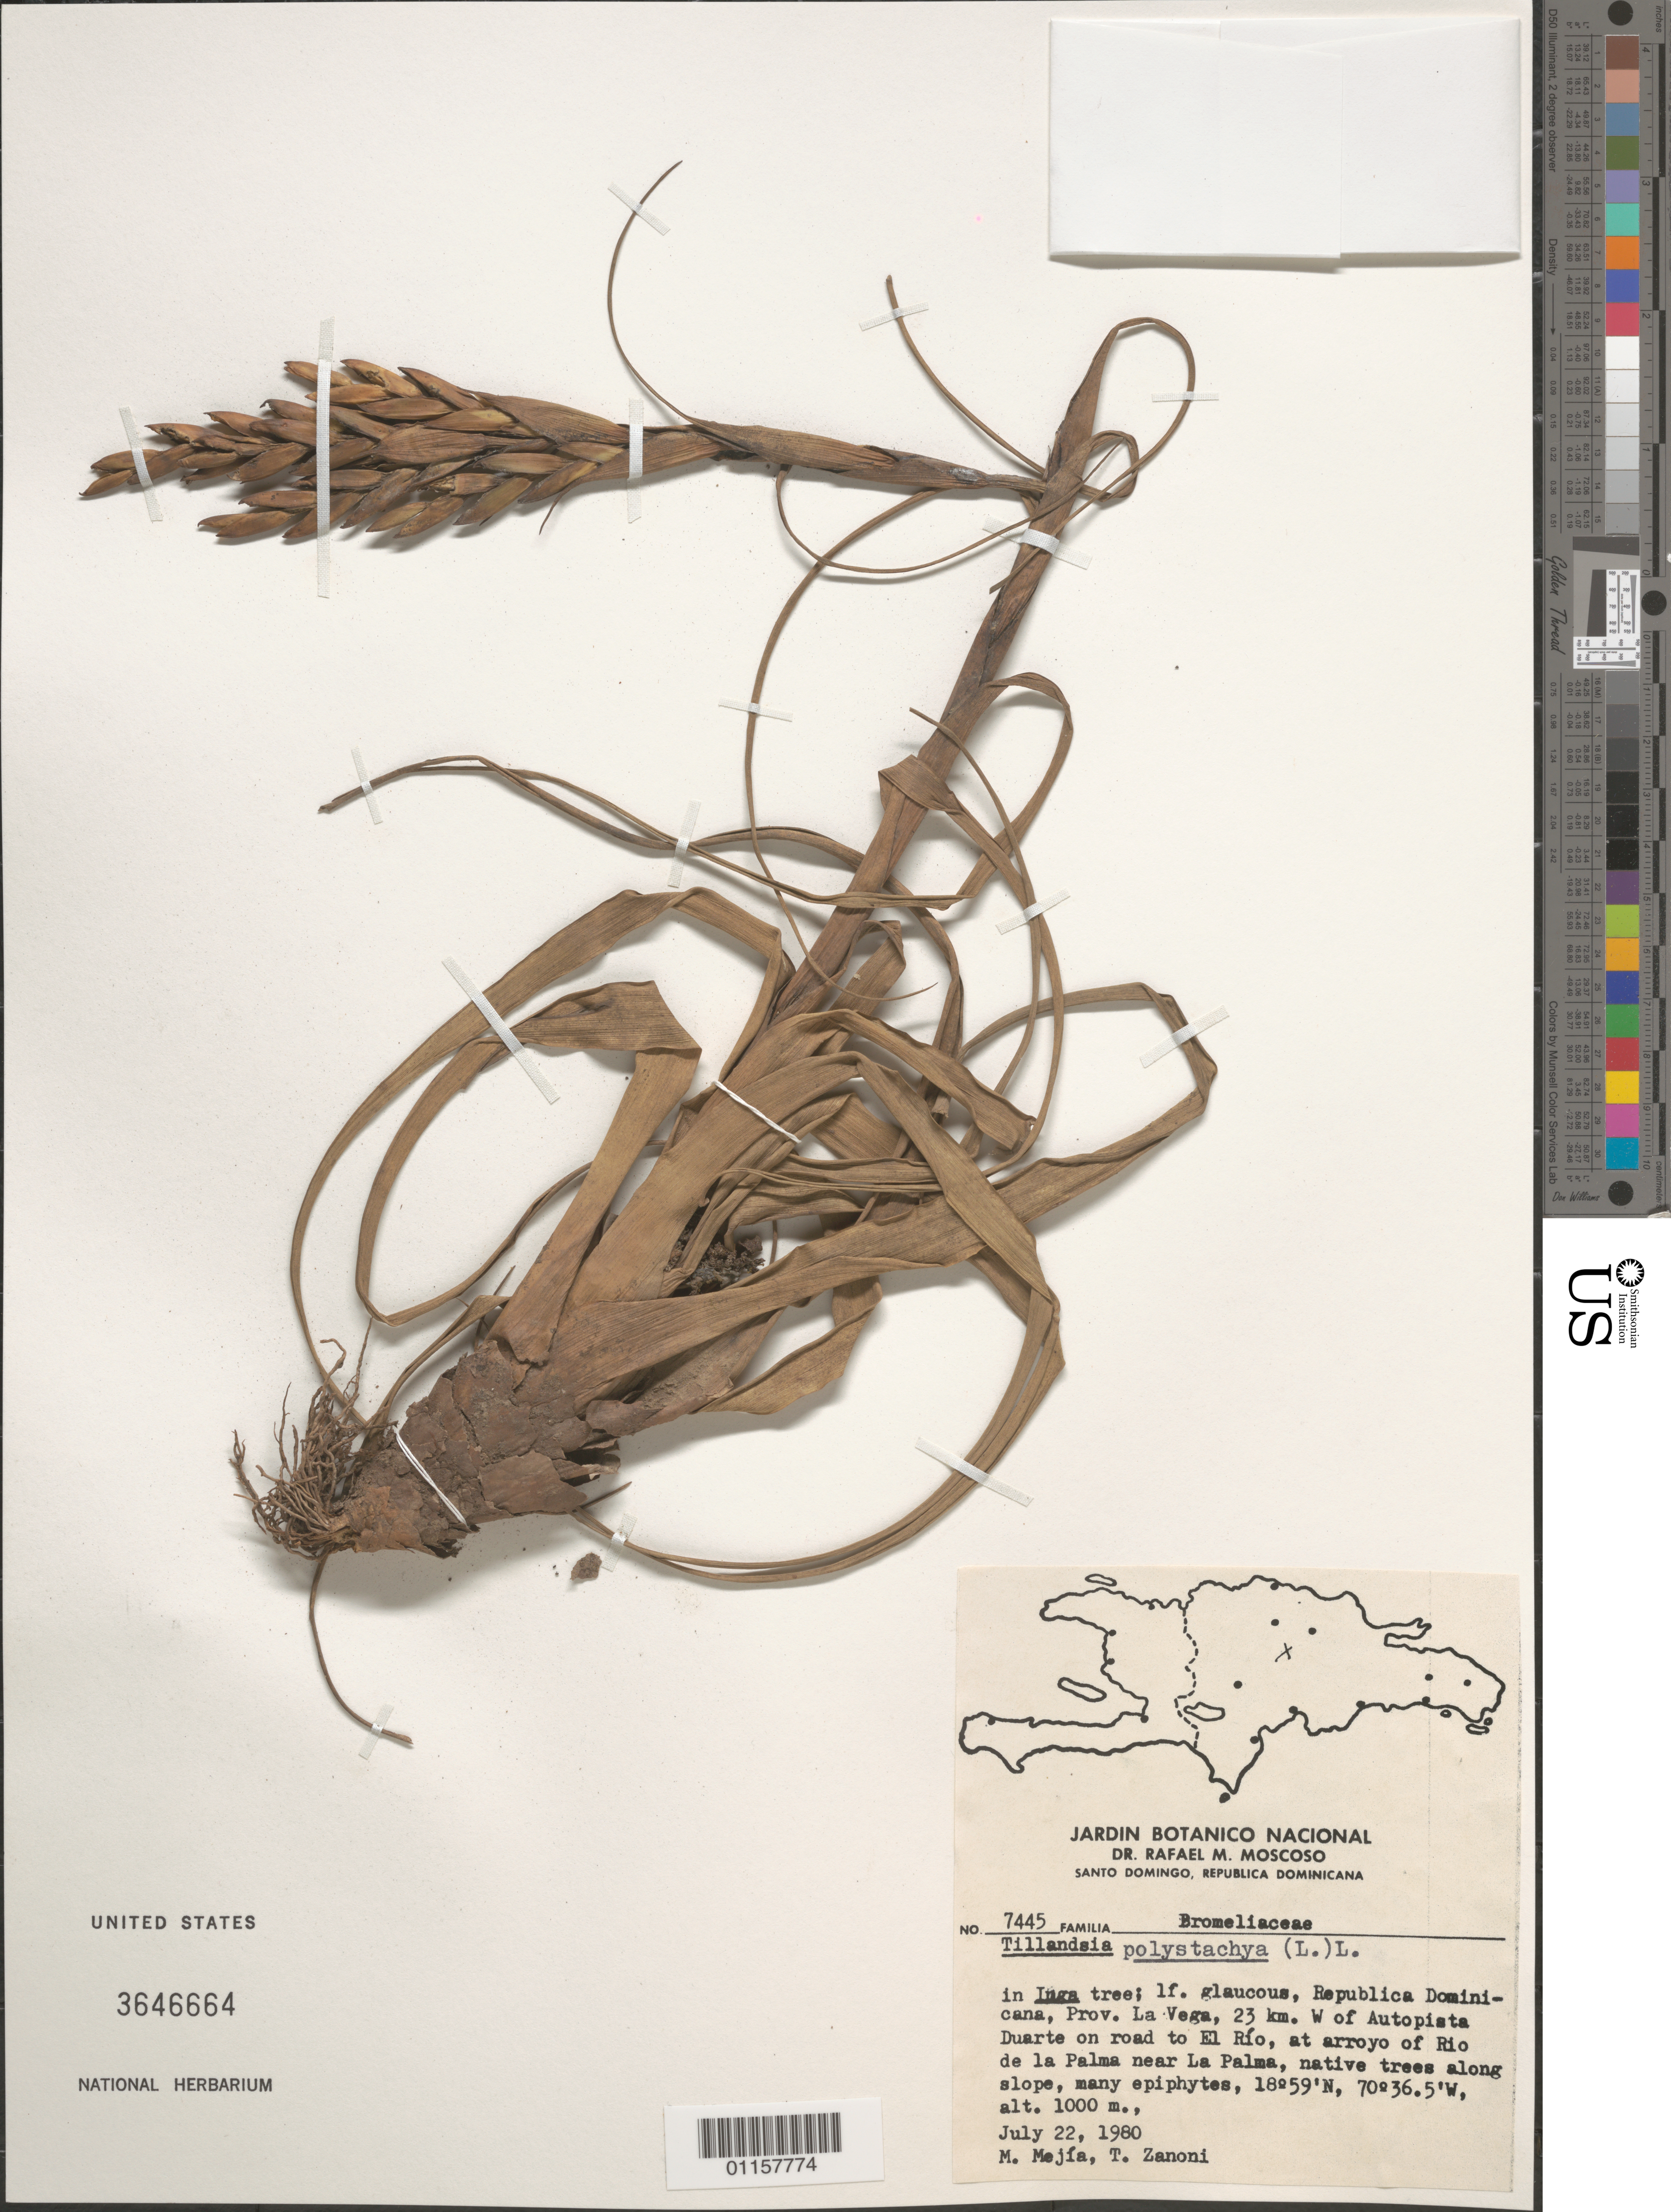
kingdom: Plantae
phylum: Tracheophyta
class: Liliopsida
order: Poales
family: Bromeliaceae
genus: Tillandsia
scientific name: Tillandsia polystachia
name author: (L.) L.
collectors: M. Mejia & T. A. Zanoni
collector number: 7445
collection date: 1980-07-22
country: Dominican Republic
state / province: La Vega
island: Hispaniola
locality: Autopiata Duarte, 23 km W of, on road to El Río; at arroyo of Río de la Palma near La Palma.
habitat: Native trees along slope, many epiphytes.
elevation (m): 1000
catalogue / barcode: US 3646664